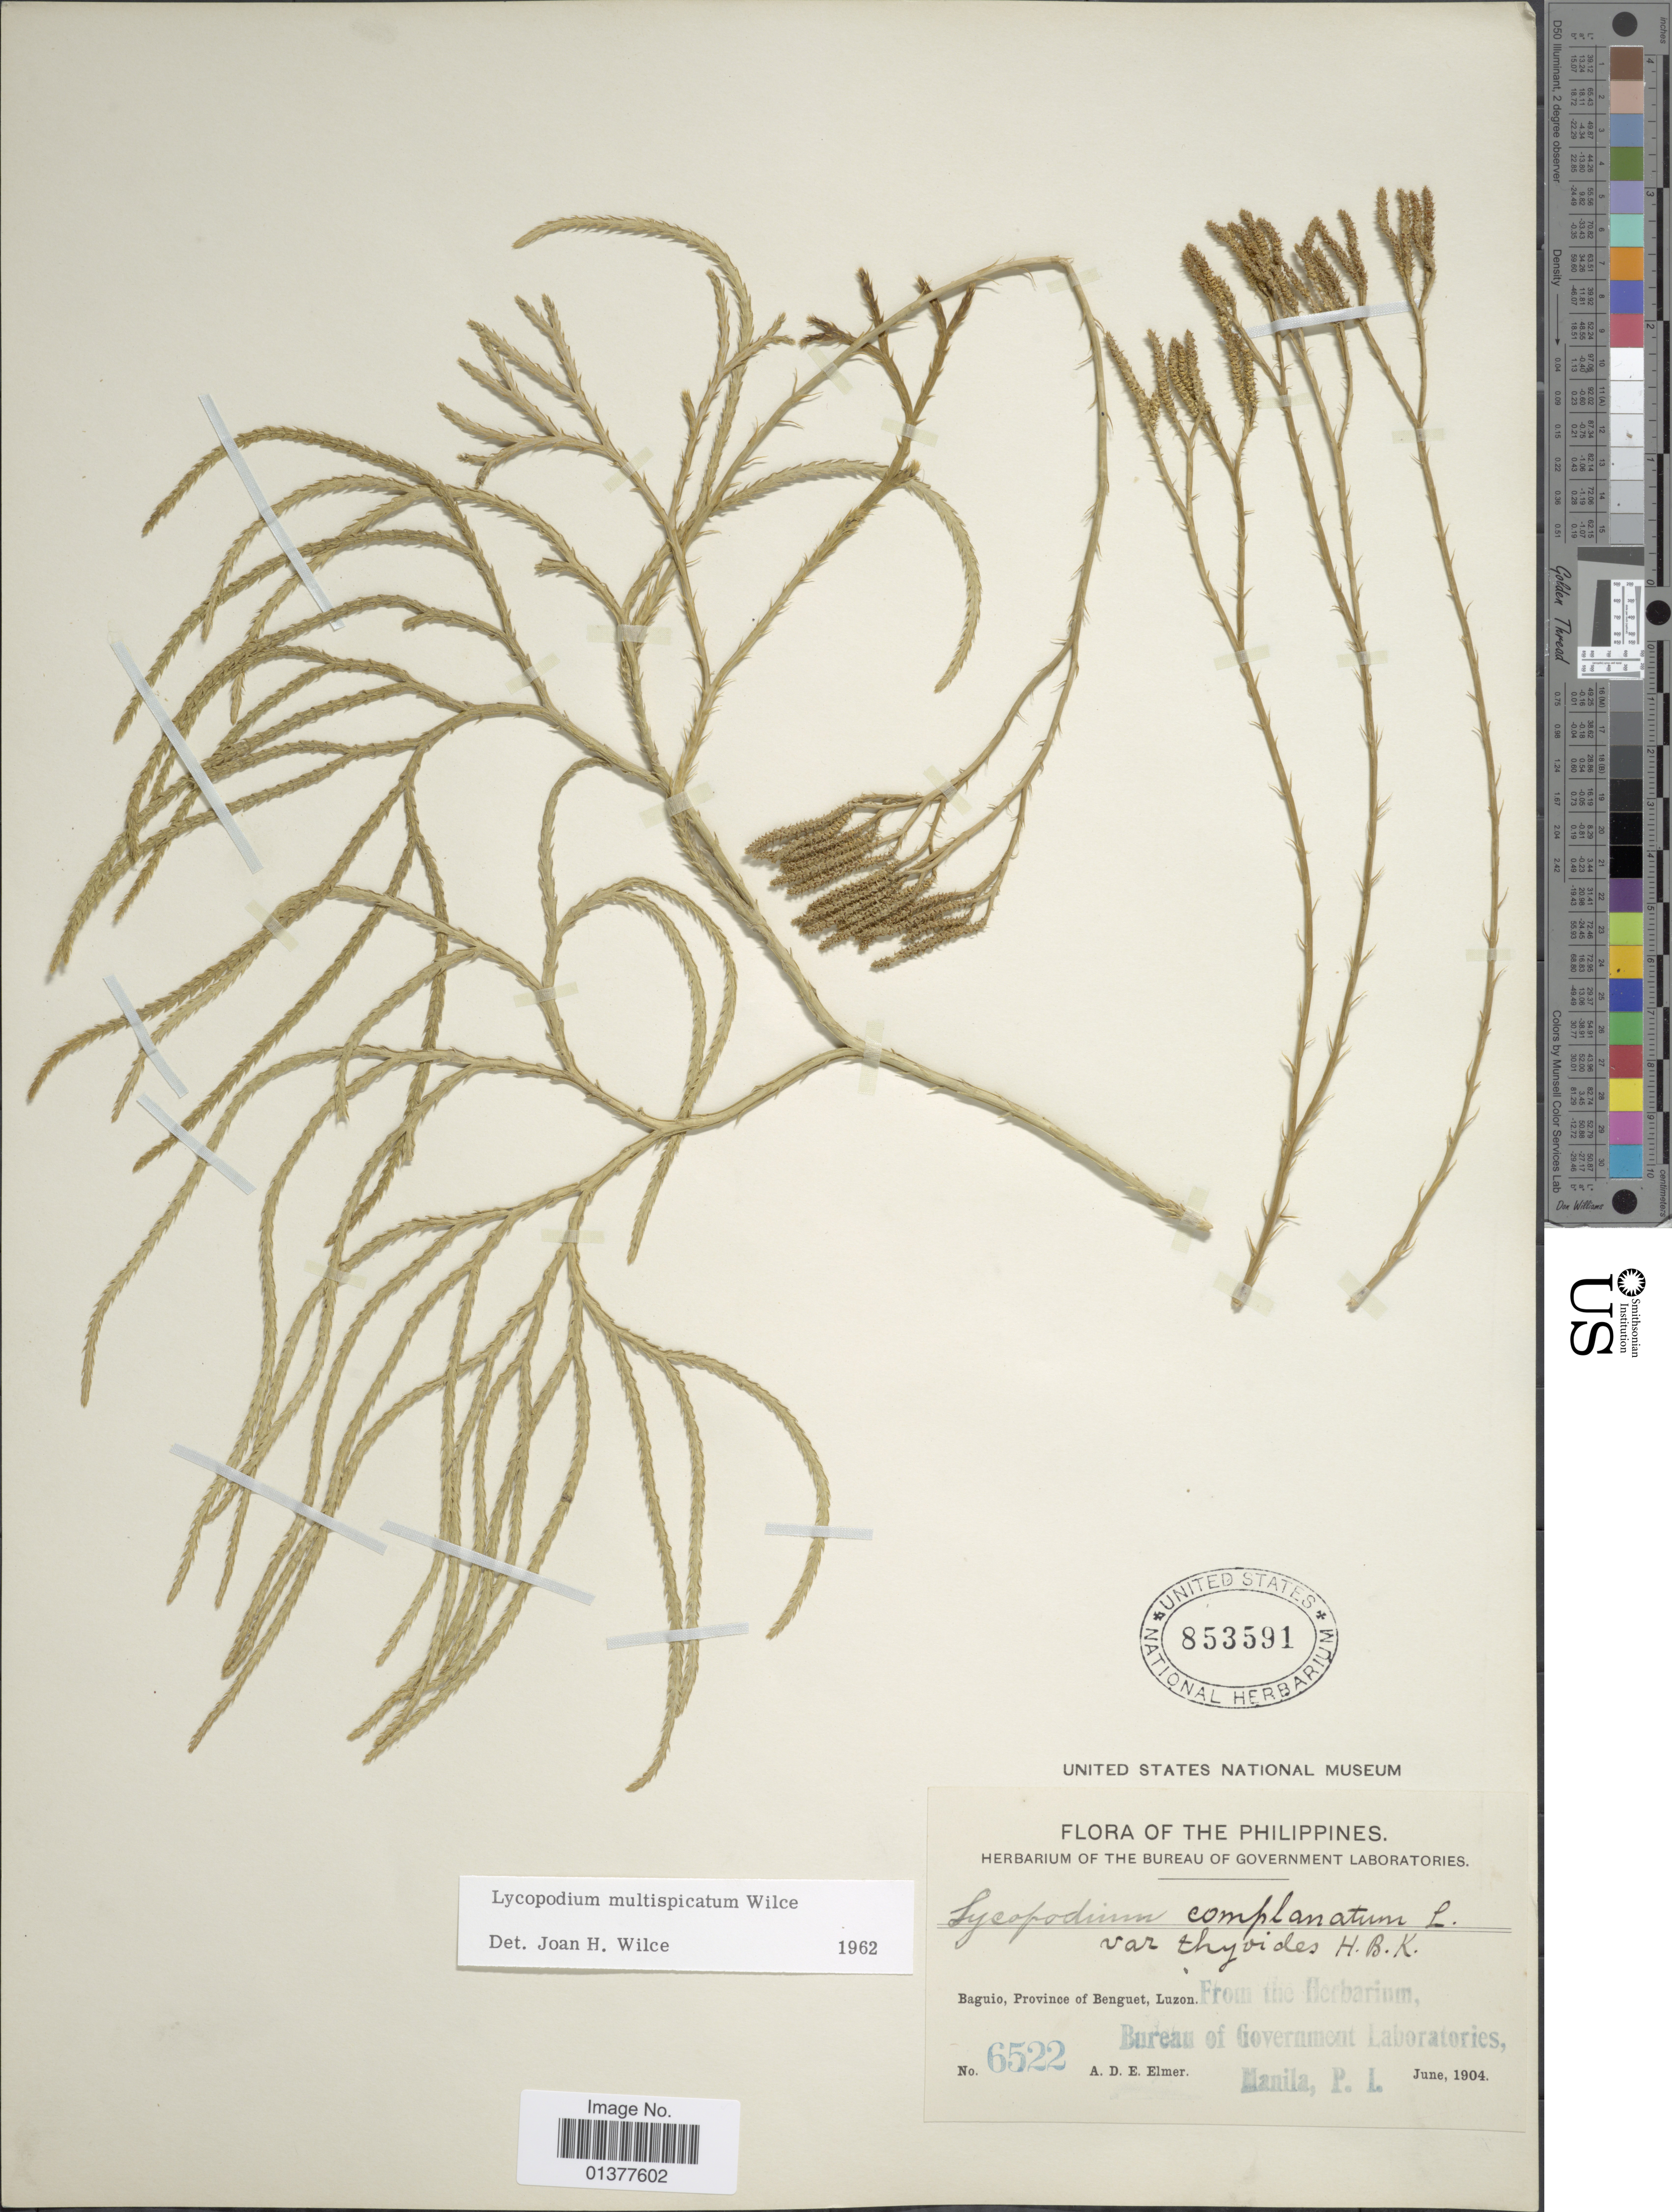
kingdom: Plantae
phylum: Tracheophyta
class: Lycopodiopsida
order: Lycopodiales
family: Lycopodiaceae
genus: Diphasiastrum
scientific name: Diphasiastrum multispicatum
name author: (J.H. Wilce) Holub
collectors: A. D. E. Elmer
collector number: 6522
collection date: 1904-06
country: Philippines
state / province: Central Luzon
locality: Baguio Province of Benguet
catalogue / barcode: US 853591